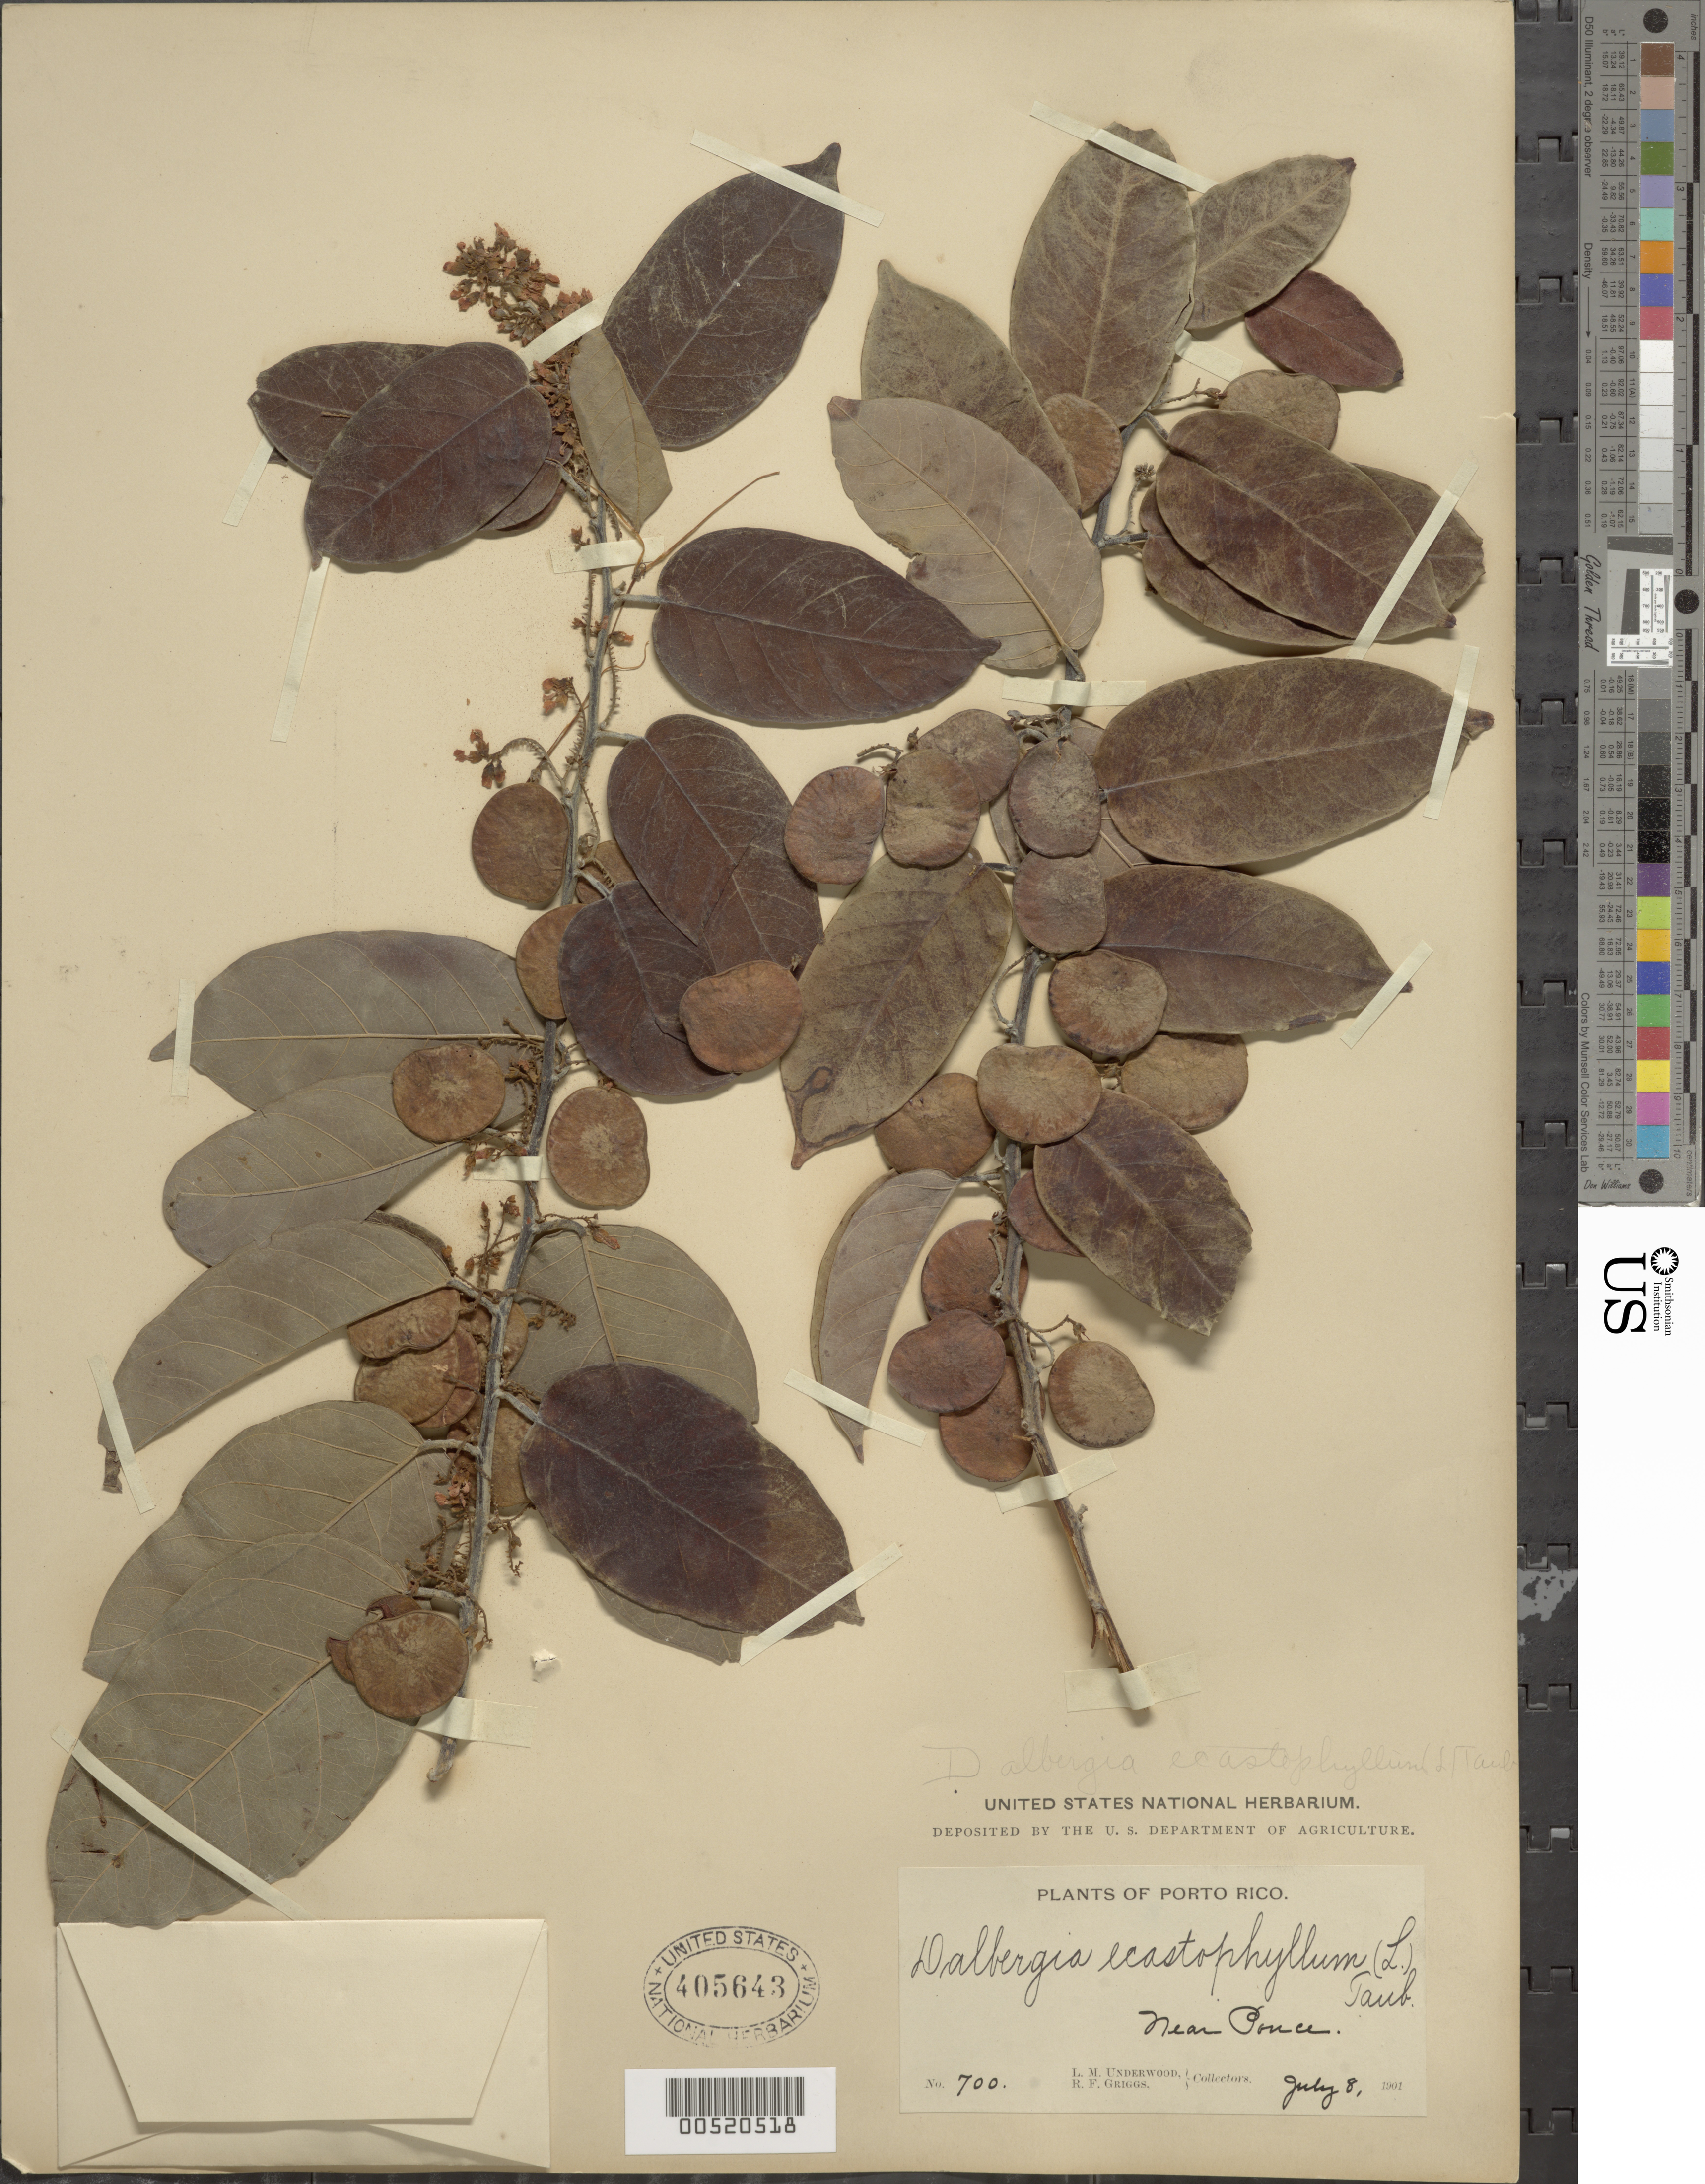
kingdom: Plantae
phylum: Tracheophyta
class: Magnoliopsida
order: Fabales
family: Fabaceae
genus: Dalbergia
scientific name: Dalbergia hecastophyllum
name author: (L.) Taub.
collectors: L. M. Underwood & R. F. Griggs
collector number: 700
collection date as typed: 08 Jul 1901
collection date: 1901-07-08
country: Puerto Rico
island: Greater Antilles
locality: near Ponce.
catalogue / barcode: US 405643